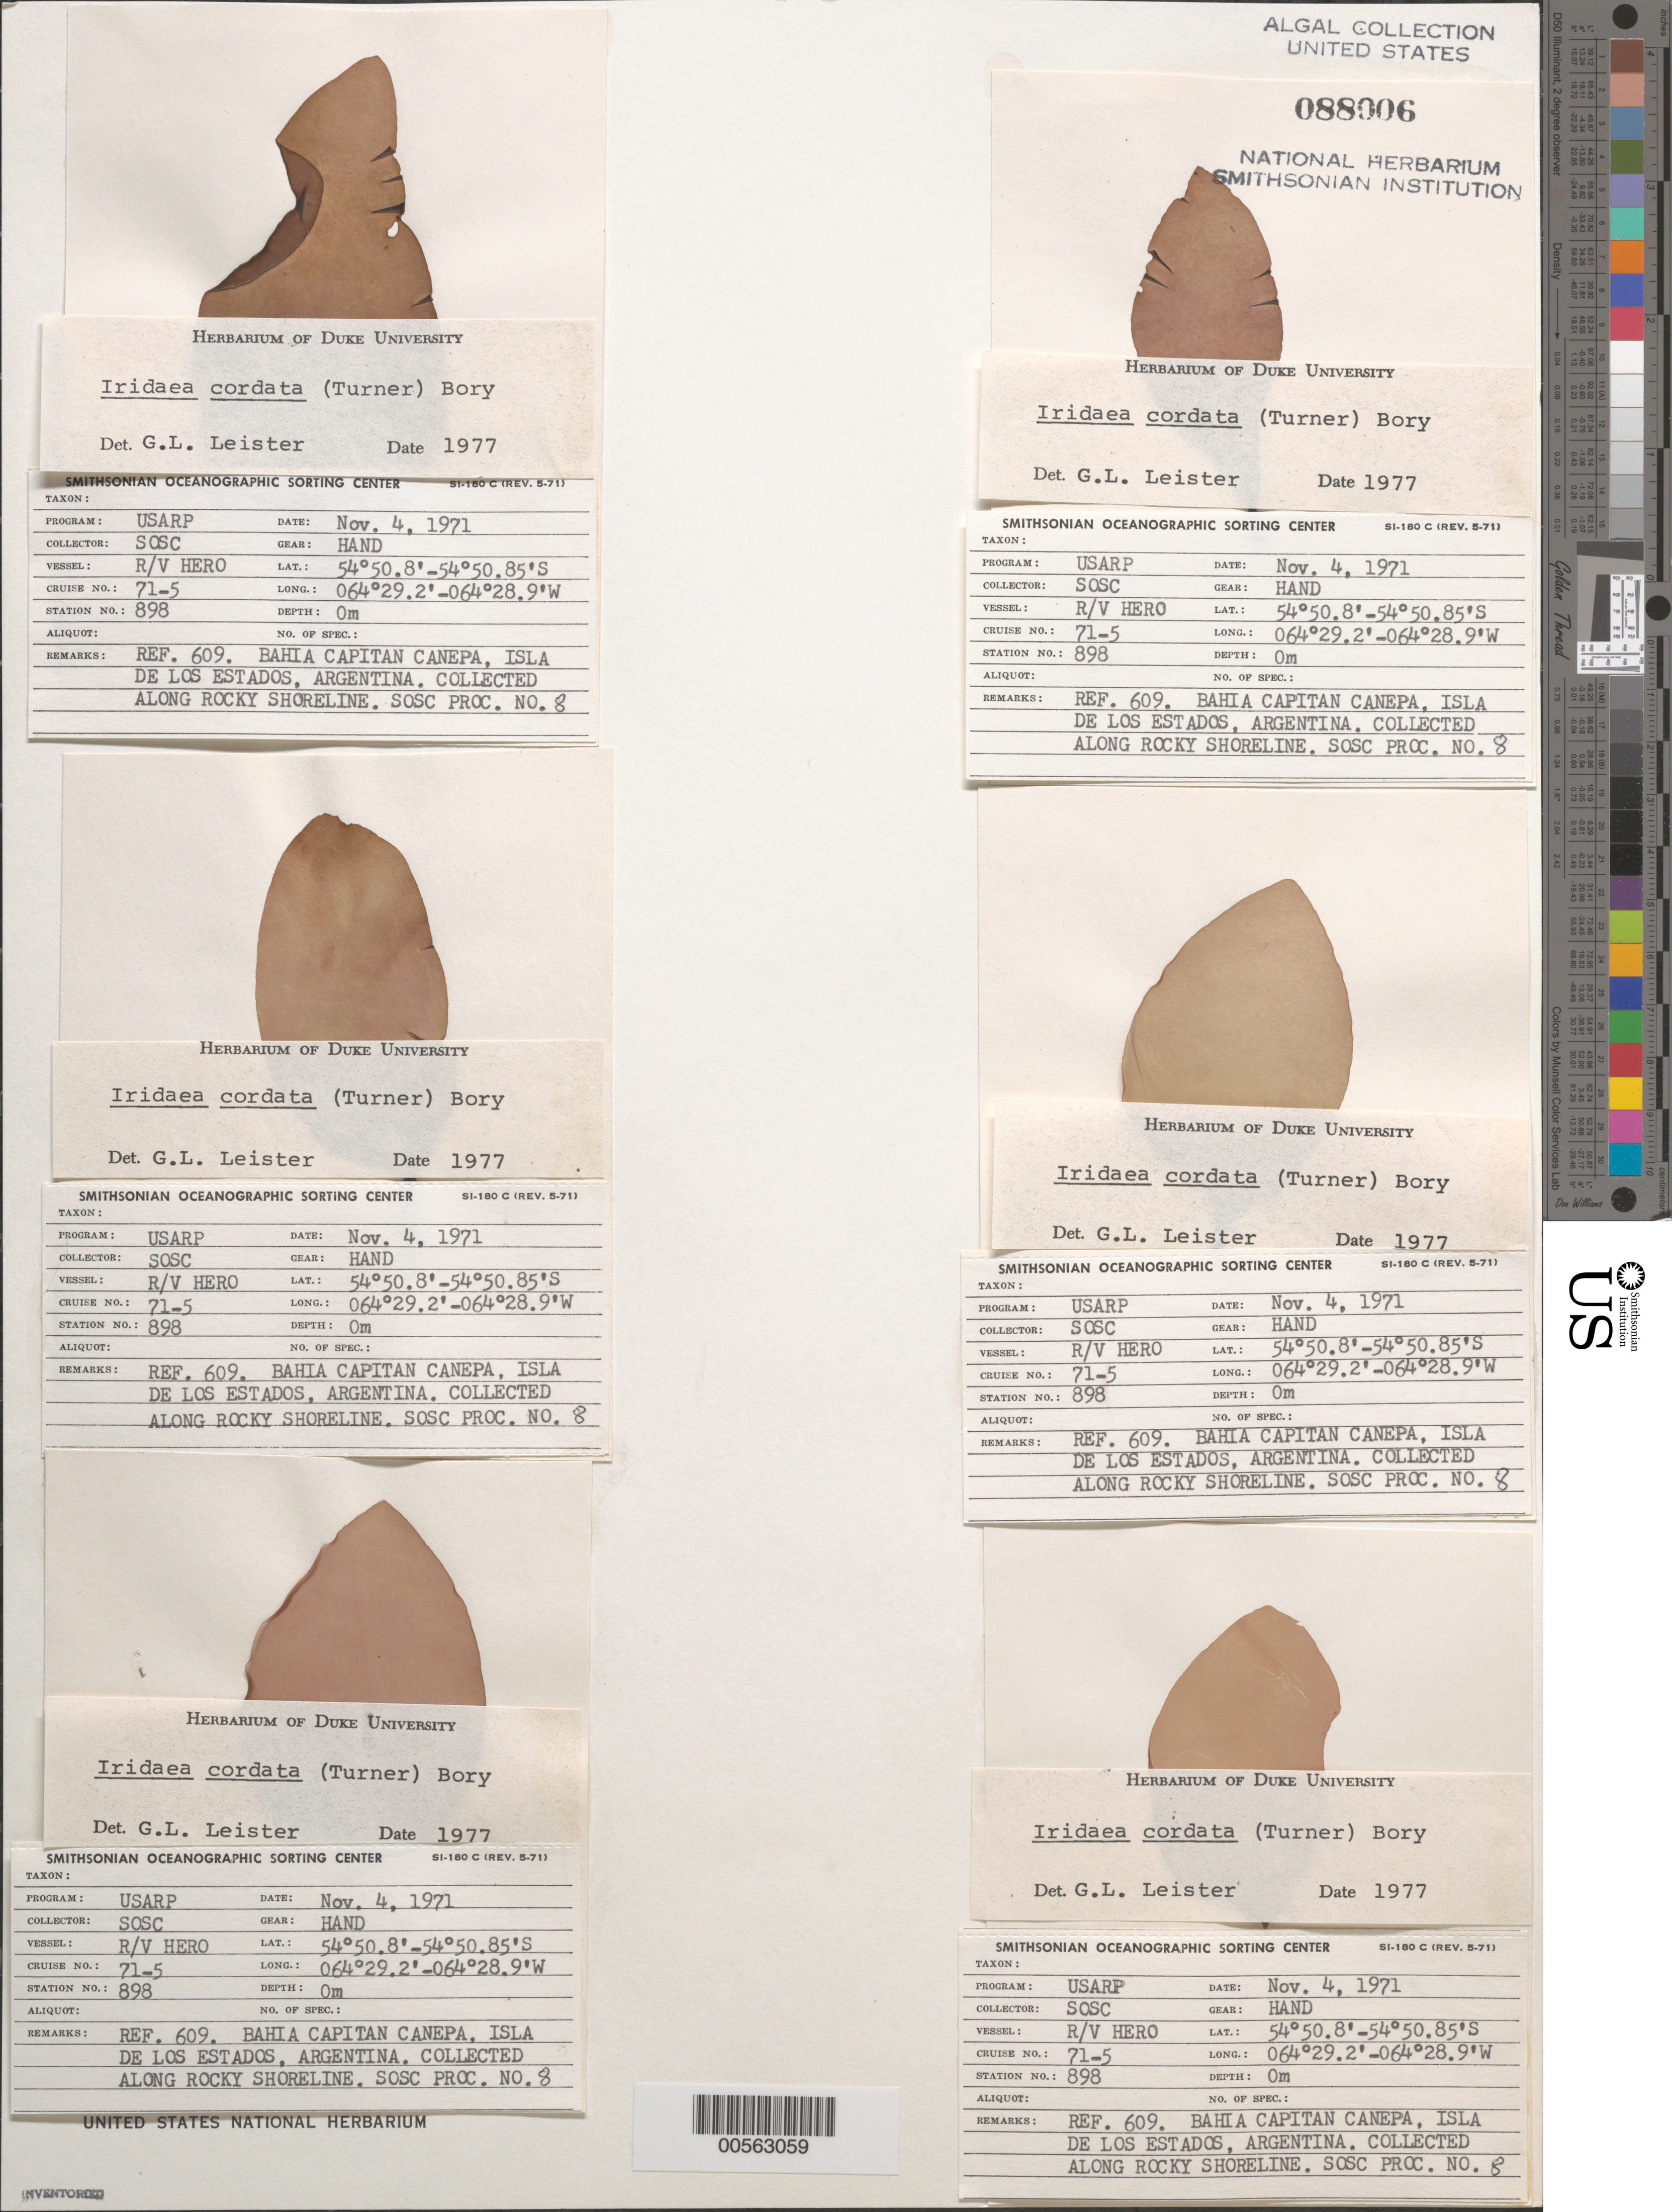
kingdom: Plantae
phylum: Rhodophyta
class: Florideophyceae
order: Gigartinales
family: Gigartinaceae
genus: Iridaea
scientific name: Iridaea cordata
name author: (Turner) Bory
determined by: Leister, G. L.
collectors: SOSC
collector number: Station 898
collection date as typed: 04 Nov 1971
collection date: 1971-11-04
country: Argentina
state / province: Tierra del Fuego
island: Isla de los Estados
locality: Bahia Capitan Canepa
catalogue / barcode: US 88006